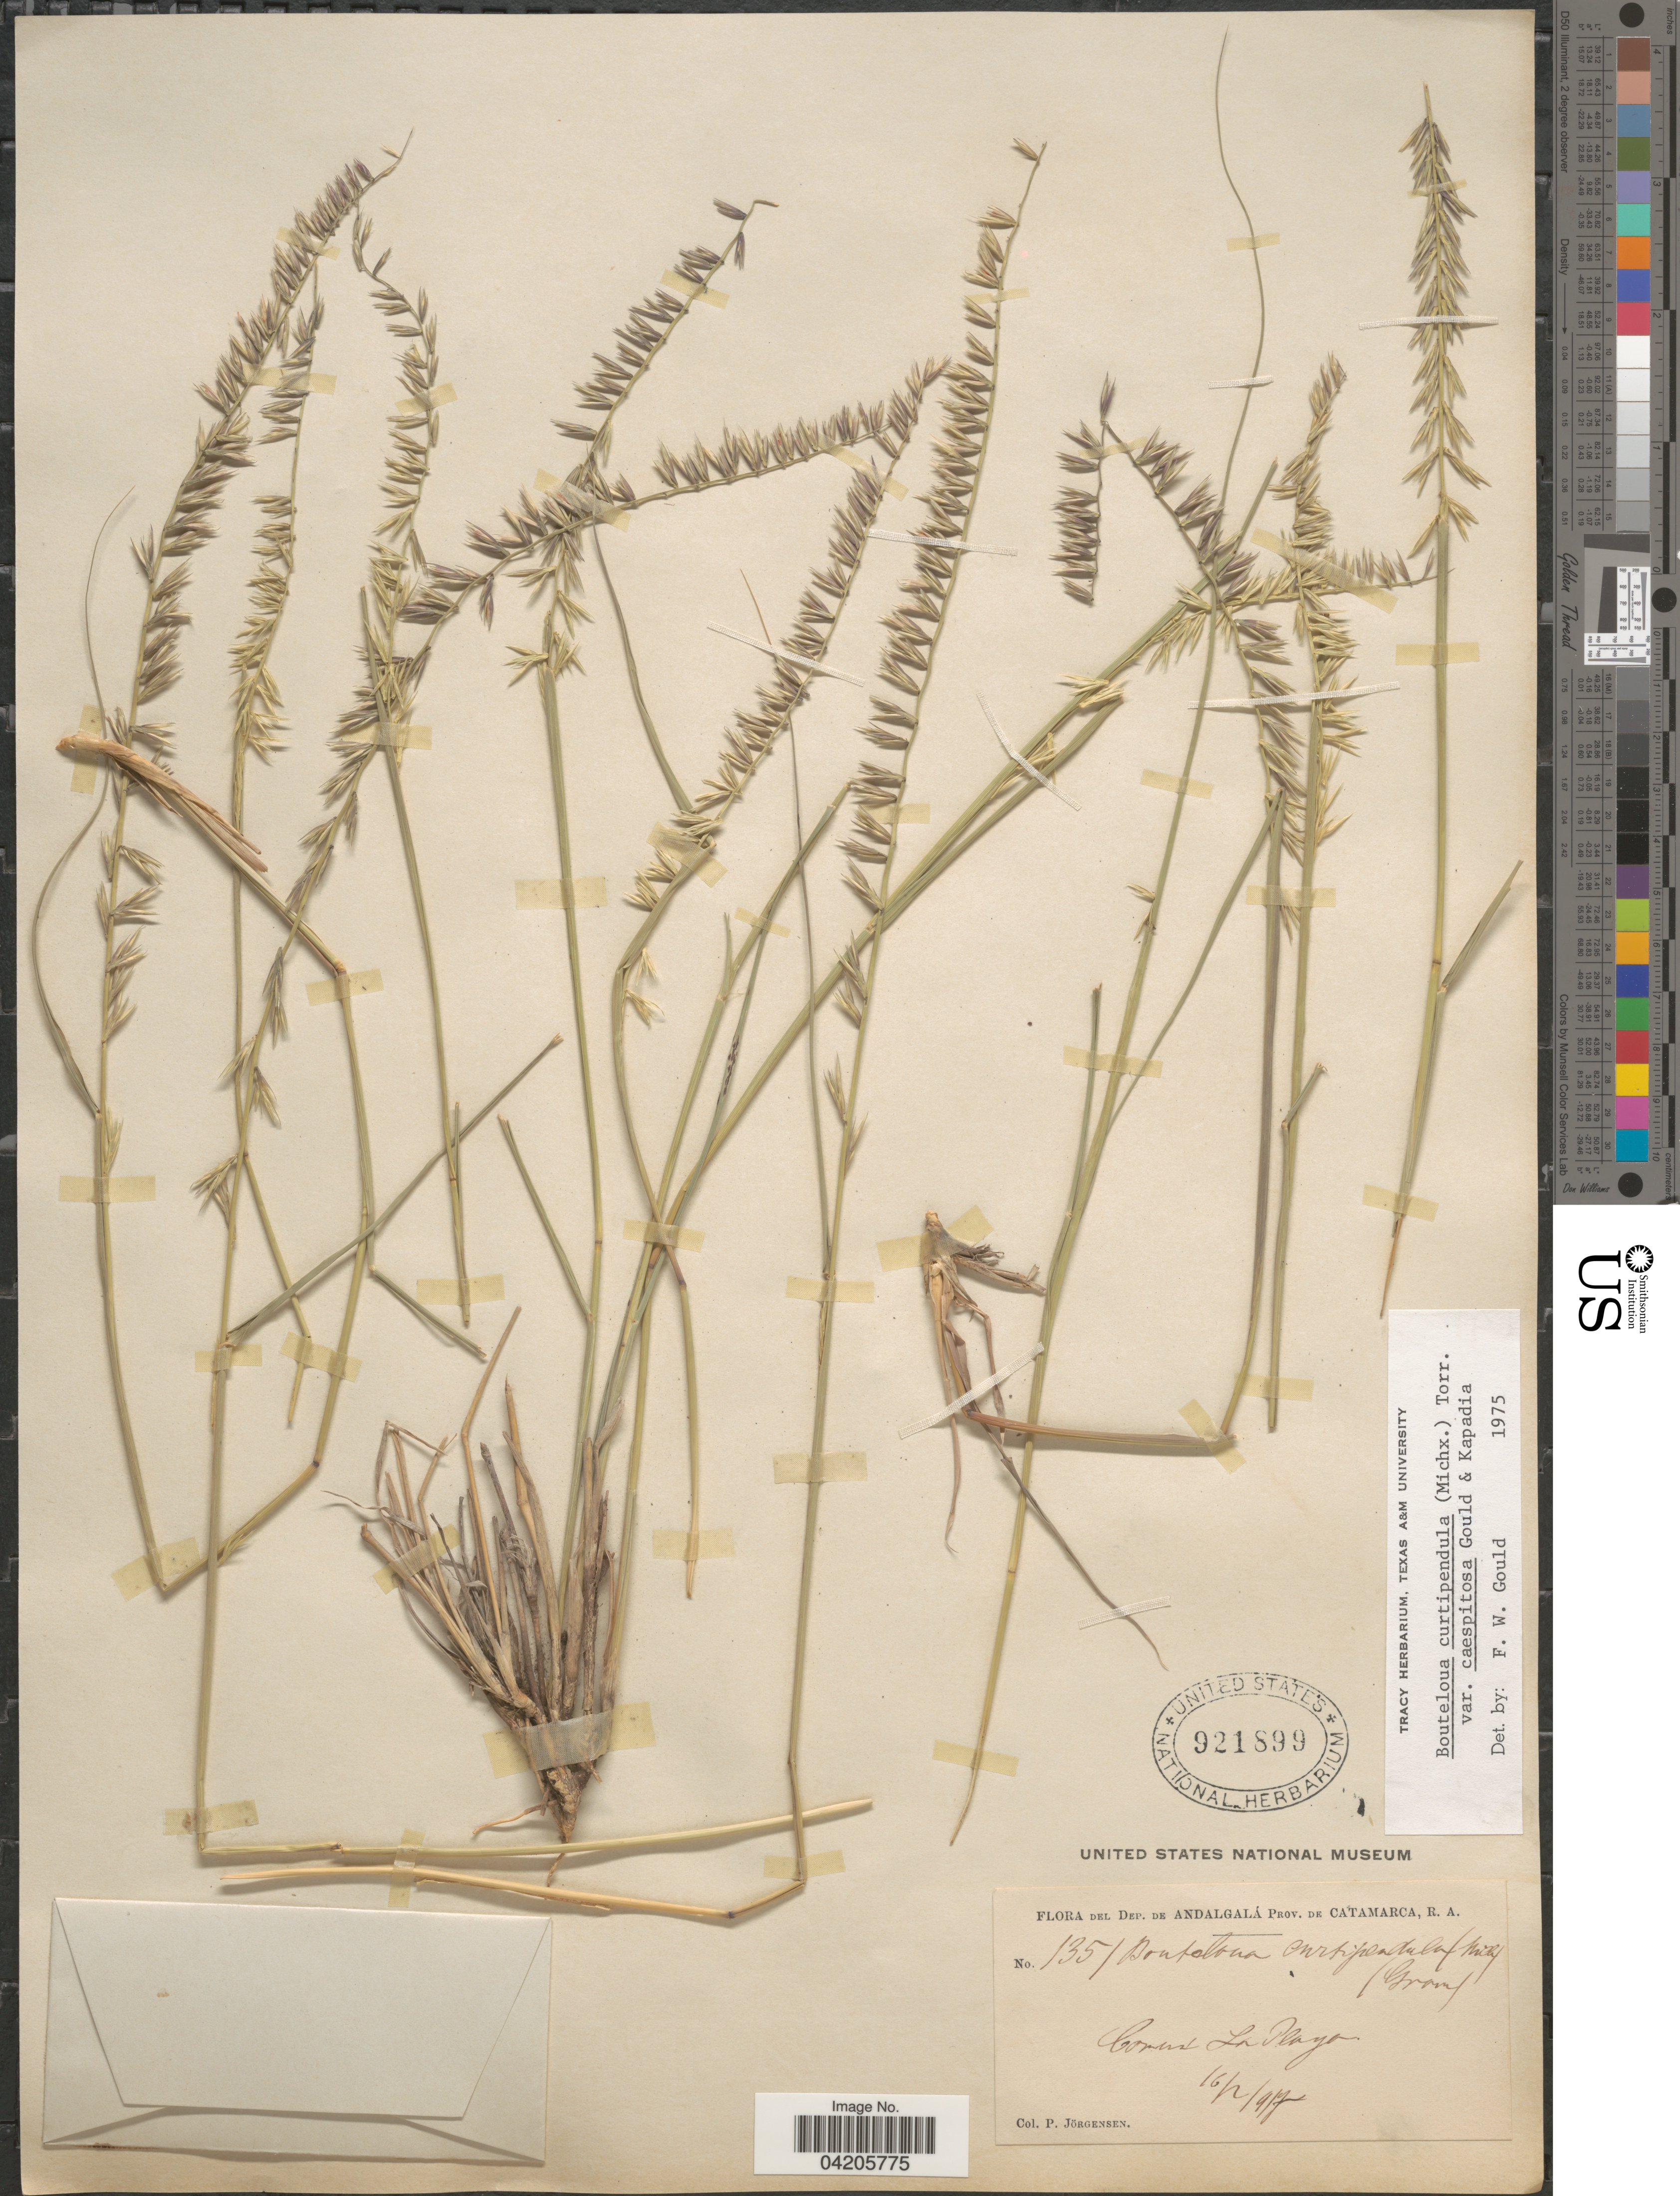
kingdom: Plantae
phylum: Tracheophyta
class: Liliopsida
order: Poales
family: Poaceae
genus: Bouteloua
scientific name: Bouteloua curtipendula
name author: (Michx.) Torr.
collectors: P. Jörgensen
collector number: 1351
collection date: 1917-02-16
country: Argentina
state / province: Catamarca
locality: Dep. de Andalgalá. Comun La Playa.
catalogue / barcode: US 921899